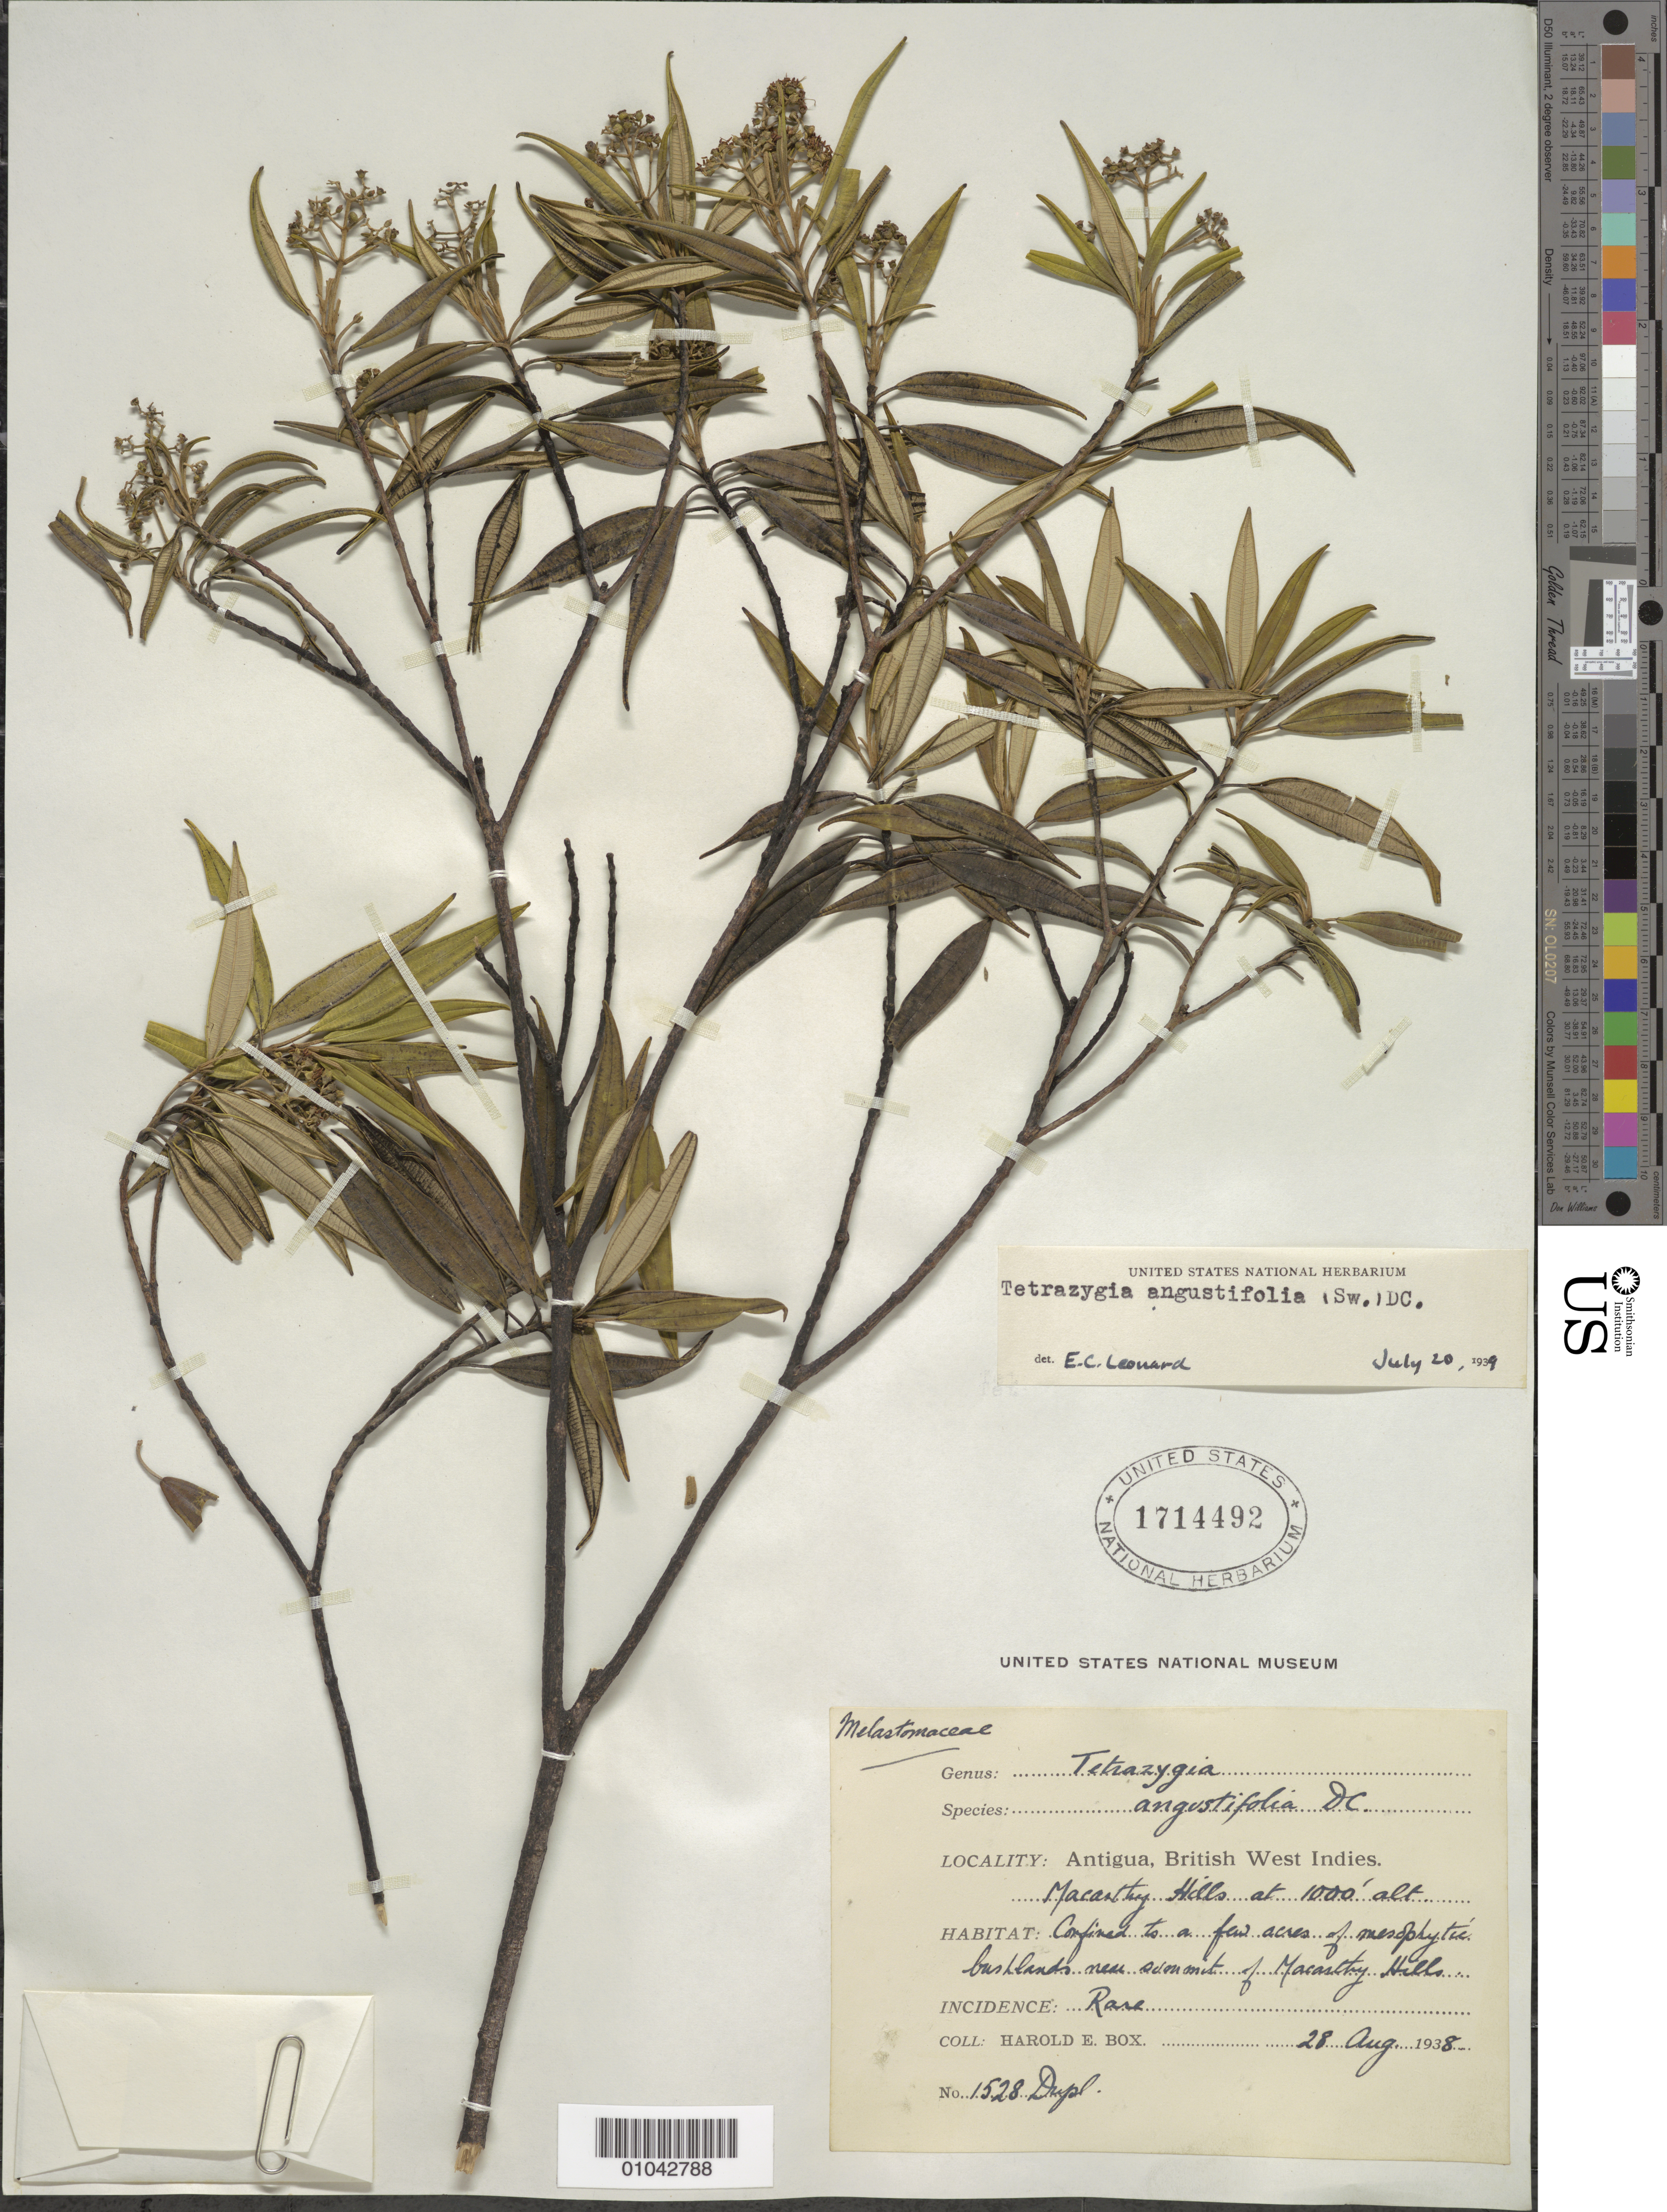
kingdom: Plantae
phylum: Tracheophyta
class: Magnoliopsida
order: Myrtales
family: Melastomataceae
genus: Tetrazygia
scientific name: Tetrazygia angustifolia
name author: (Sw.) DC.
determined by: Leonard, Emery C., (US)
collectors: H. E. Box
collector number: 1528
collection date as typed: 28 Aug 1938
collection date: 1938-08-28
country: Antigua and Barbuda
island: Antigua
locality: Macarthy Hills, near summit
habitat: Confined to a few acres of mesophytic bushlands near summit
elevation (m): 305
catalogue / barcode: US 1714492